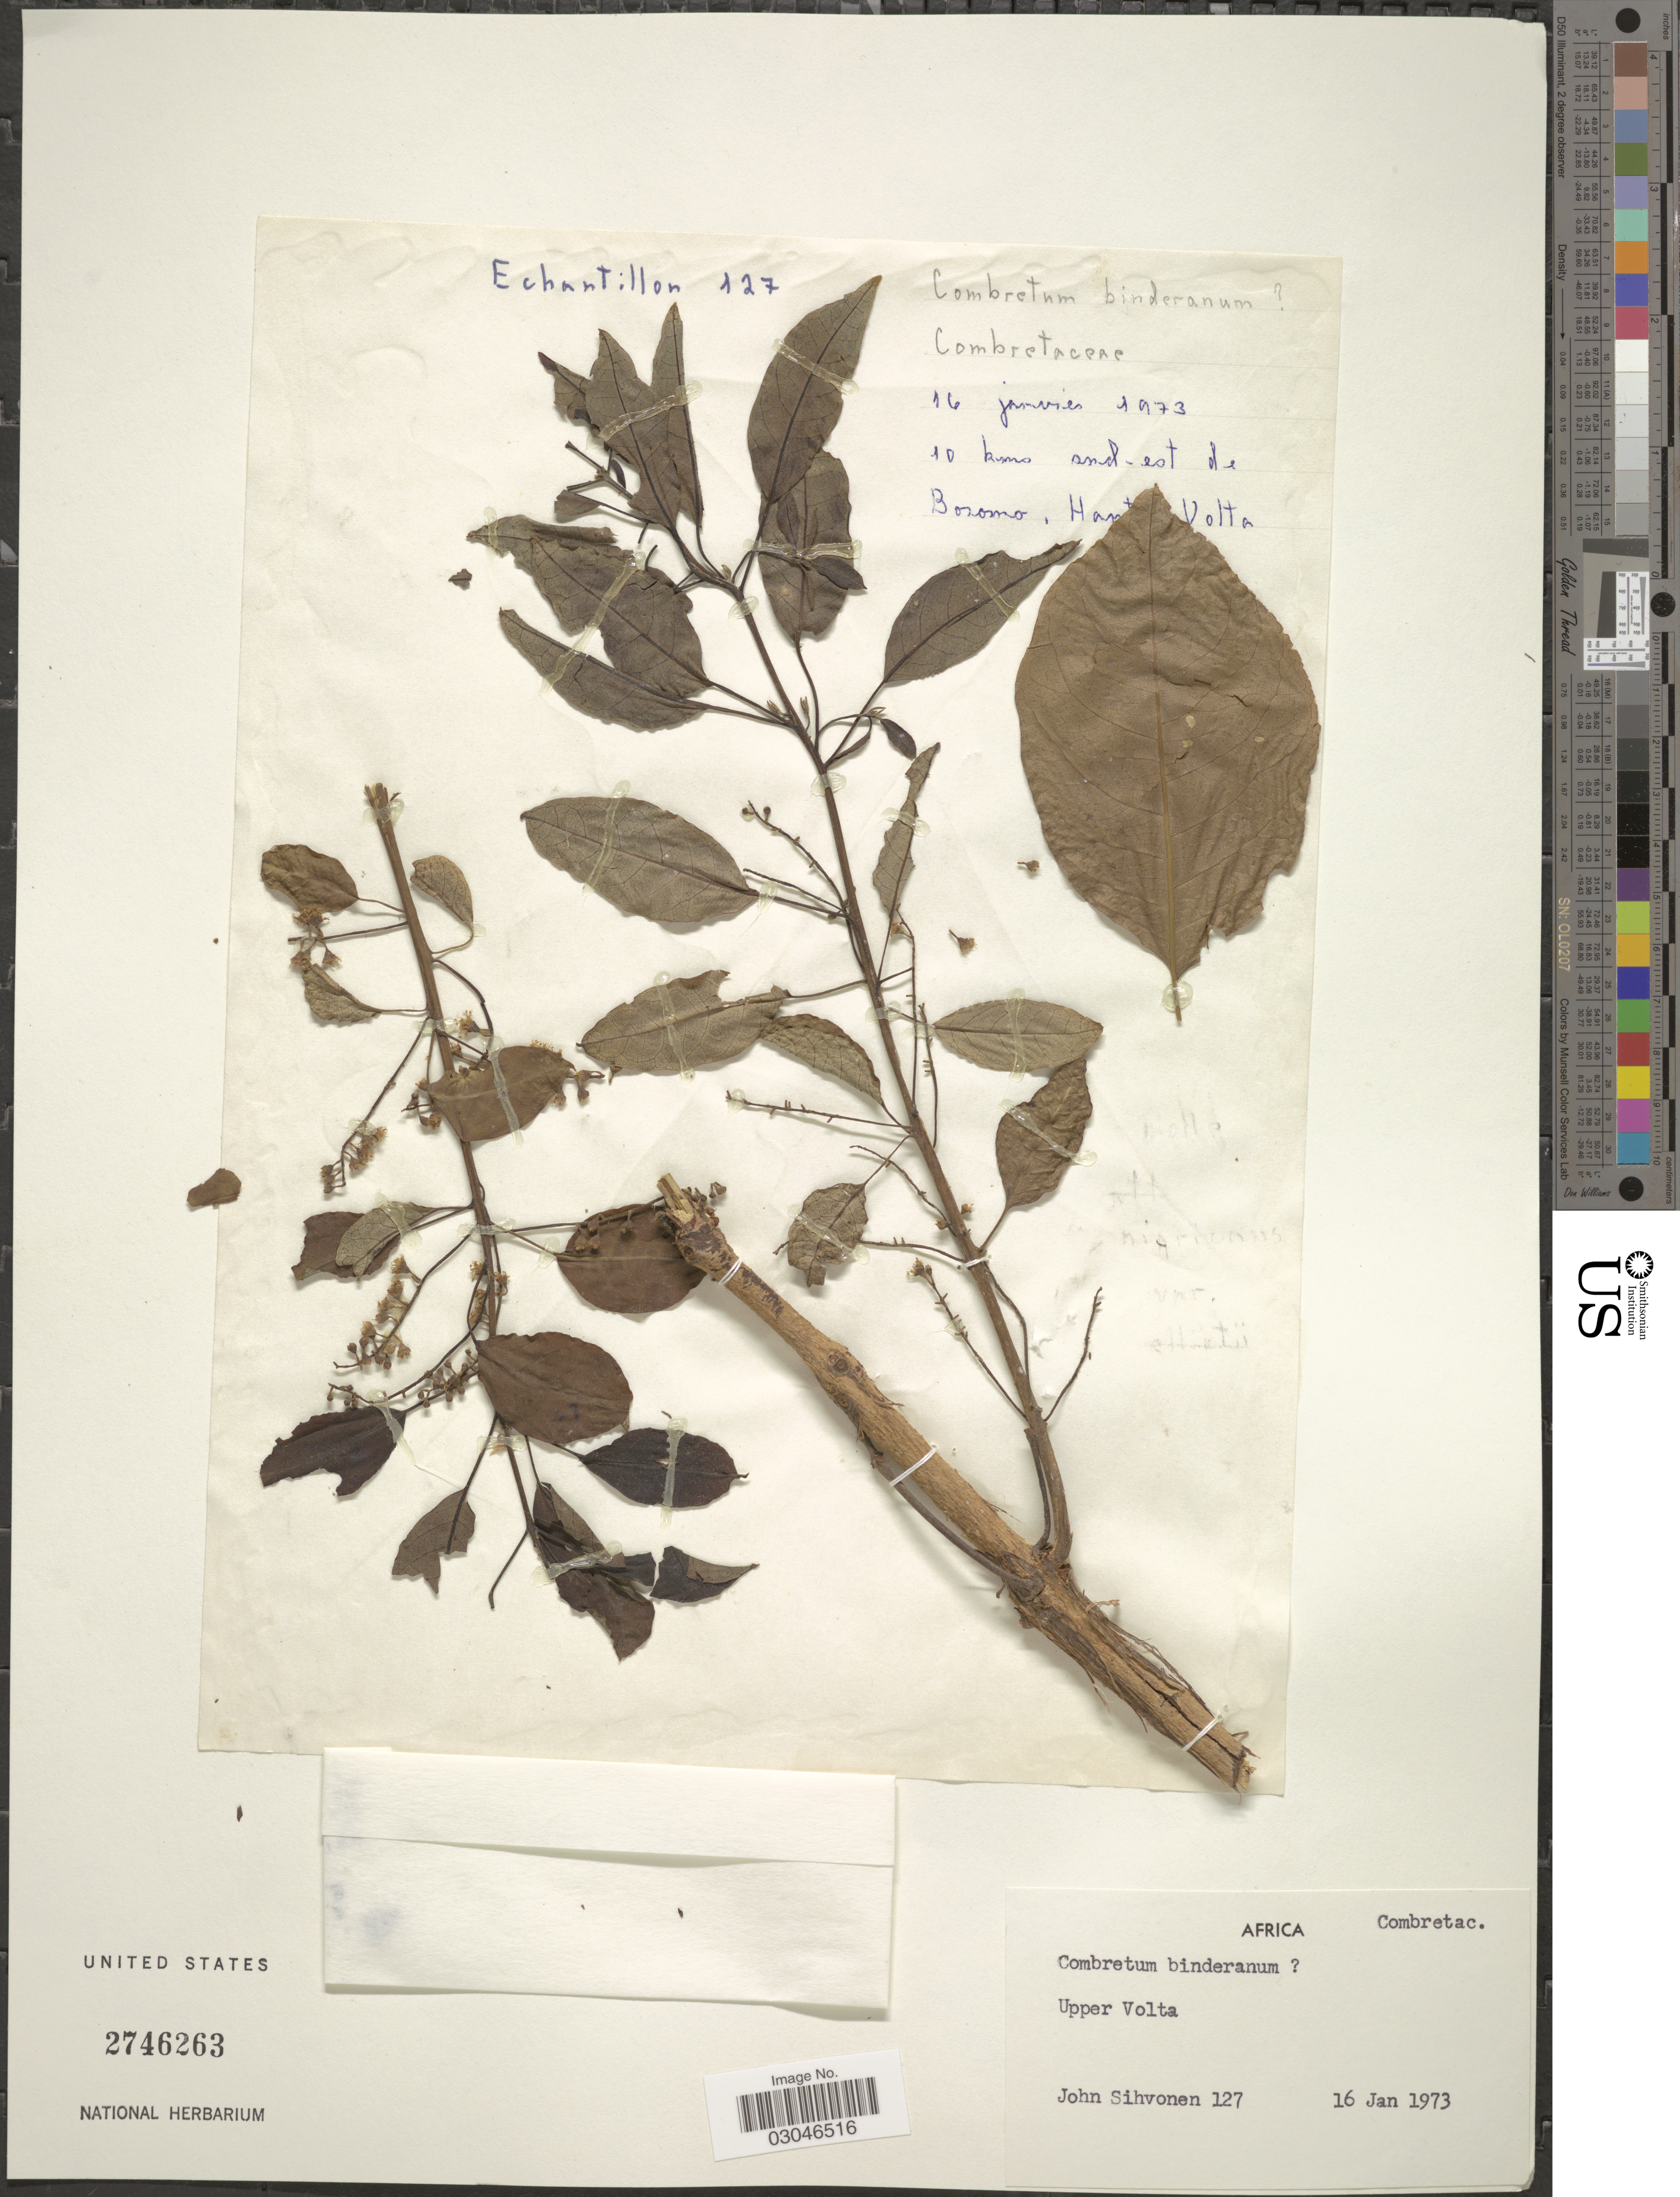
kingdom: Plantae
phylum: Tracheophyta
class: Magnoliopsida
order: Myrtales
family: Combretaceae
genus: Combretum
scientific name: Combretum binderianum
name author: Kotschy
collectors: J. Sihvonen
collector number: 127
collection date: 1973-01-16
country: Burkina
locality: Upper Volta. Africa.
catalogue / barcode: US 2746263